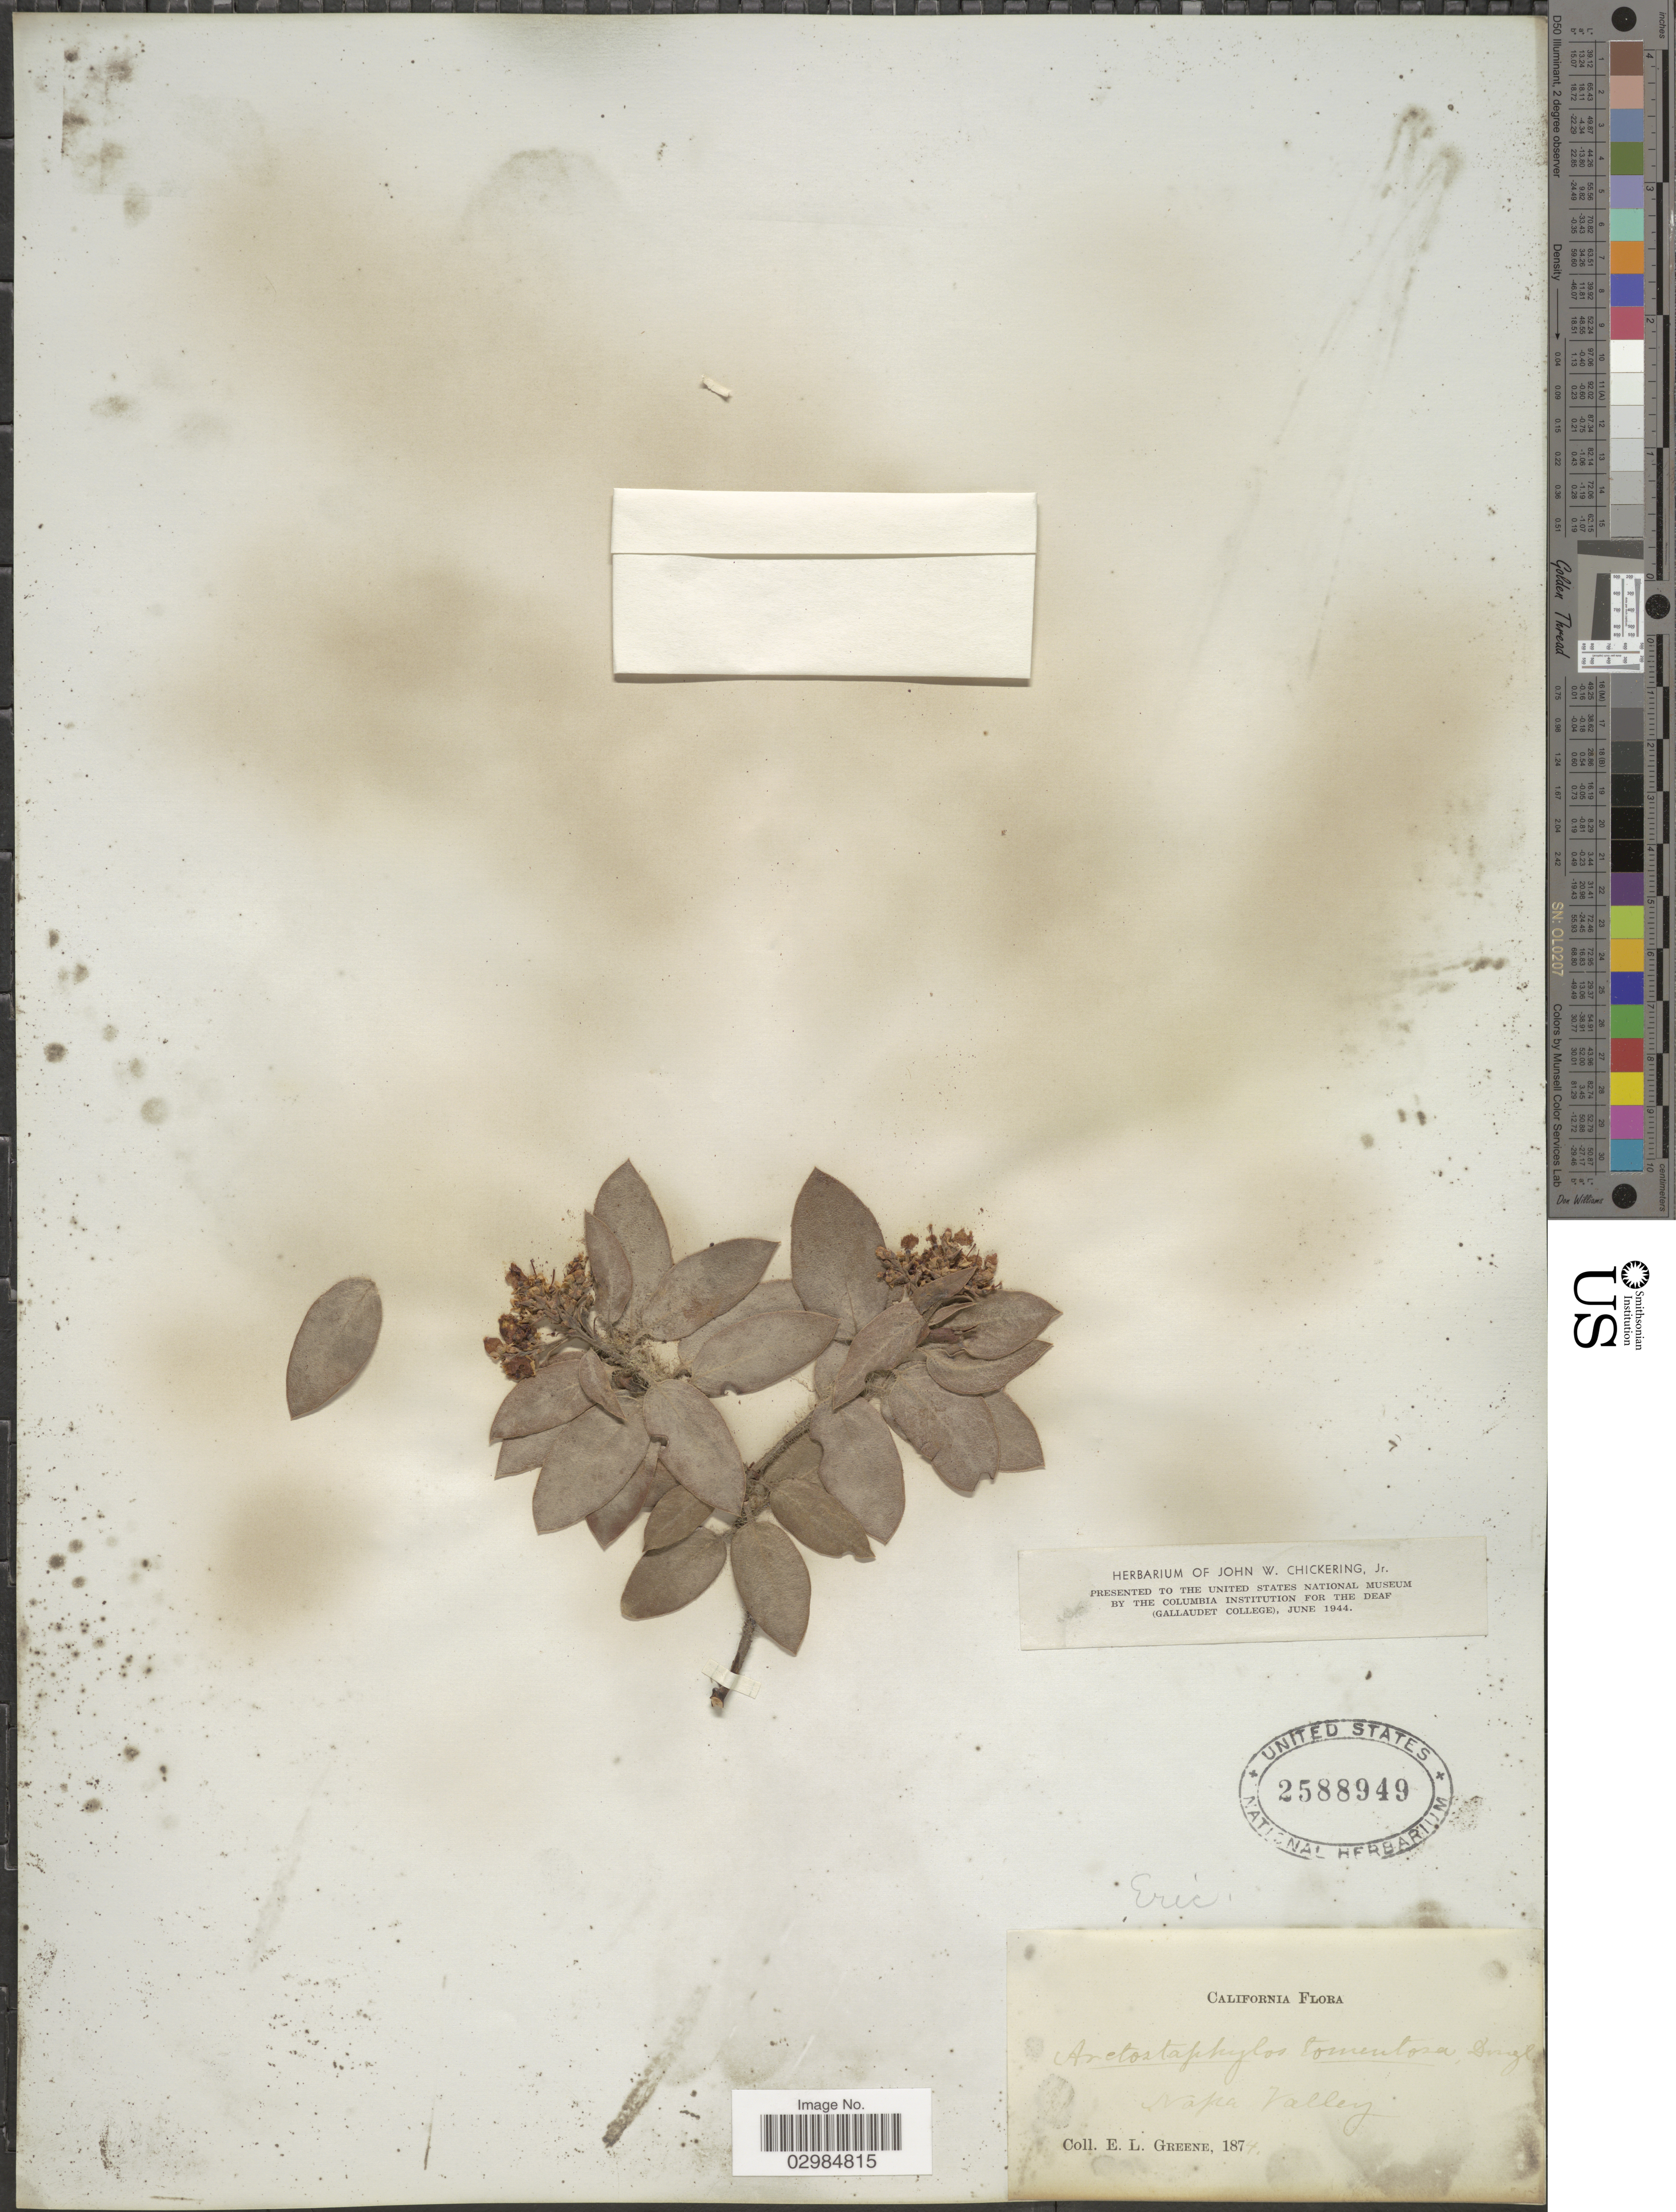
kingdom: Plantae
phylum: Tracheophyta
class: Magnoliopsida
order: Ericales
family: Ericaceae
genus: Arctostaphylos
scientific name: Arctostaphylos tomentosa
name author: (Pursh) Lindl.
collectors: E. L. Greene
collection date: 1874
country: United States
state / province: California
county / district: Napa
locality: Napa Valley.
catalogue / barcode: US 2588949